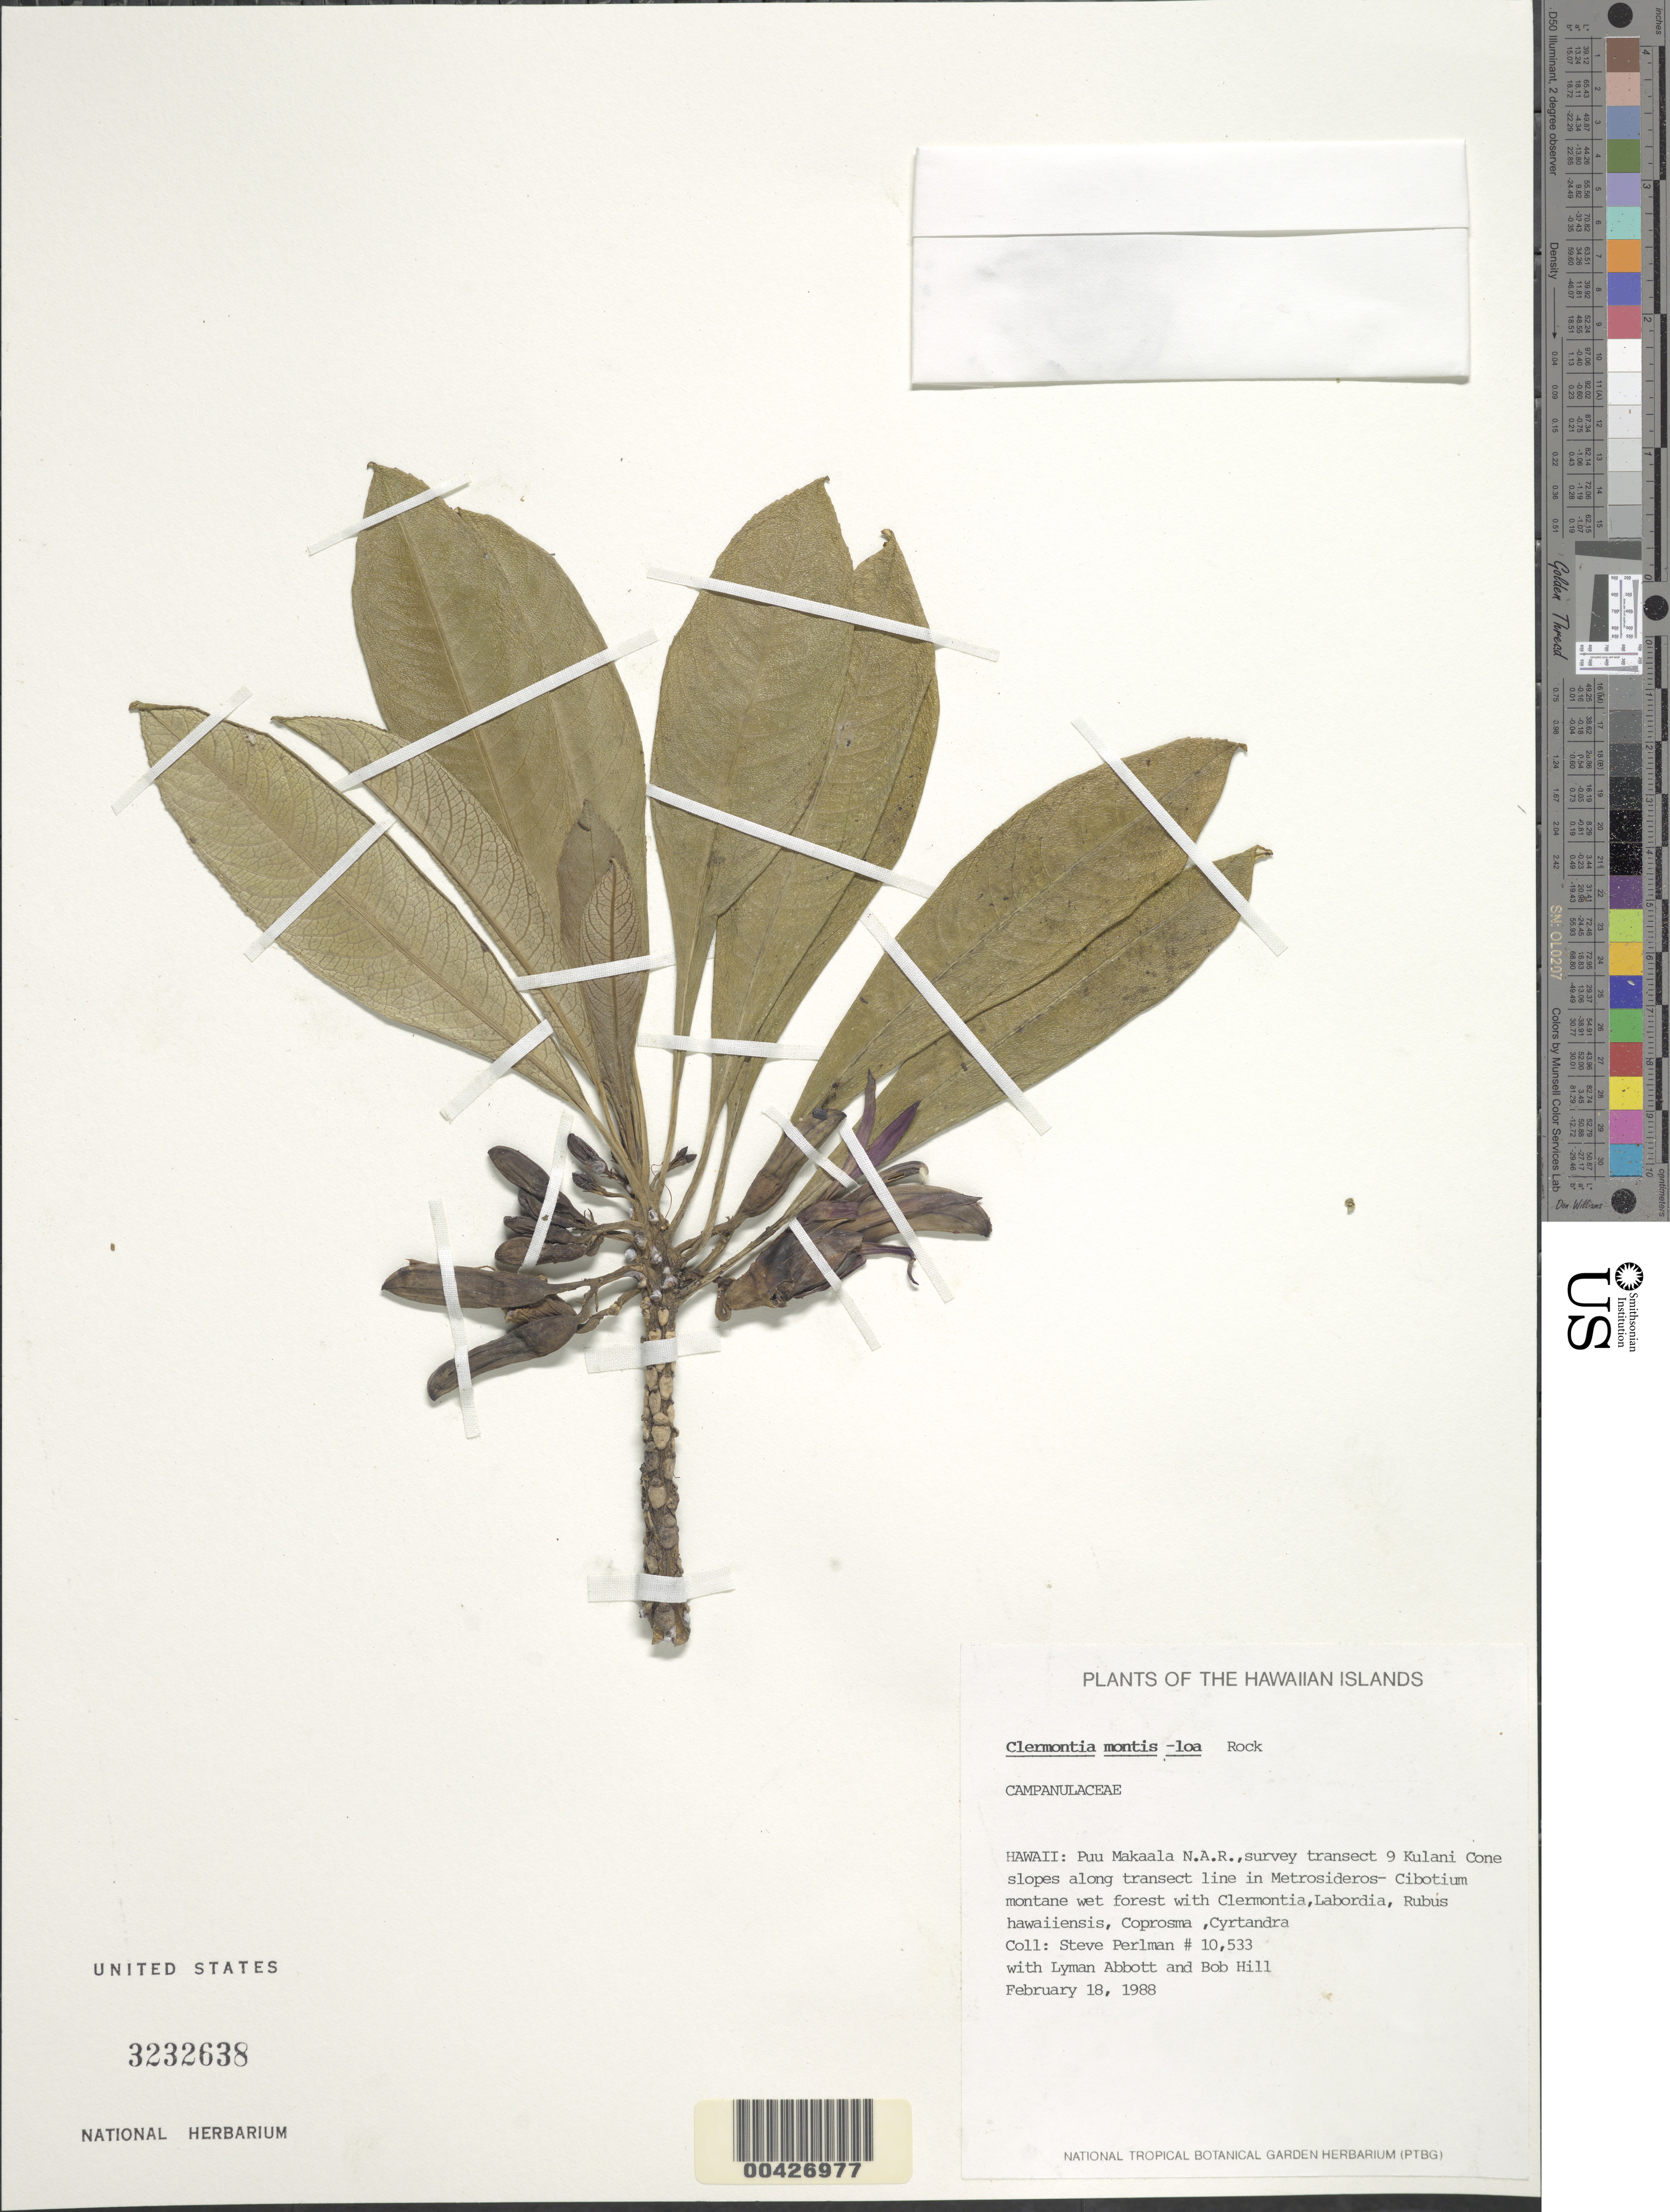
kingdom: Plantae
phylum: Tracheophyta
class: Magnoliopsida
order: Asterales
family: Campanulaceae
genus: Clermontia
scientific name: Clermontia montis-loa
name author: Rock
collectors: S. P. Perlman, L. Abbott & B. Hill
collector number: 10533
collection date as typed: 18 Feb 1988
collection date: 1988-02-18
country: United States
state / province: Hawaii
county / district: Hawaii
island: Hawaii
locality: Puu Makaala N.A.R., survey transect 9, Kulani Cone slopes along transect line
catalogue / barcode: US 3232638